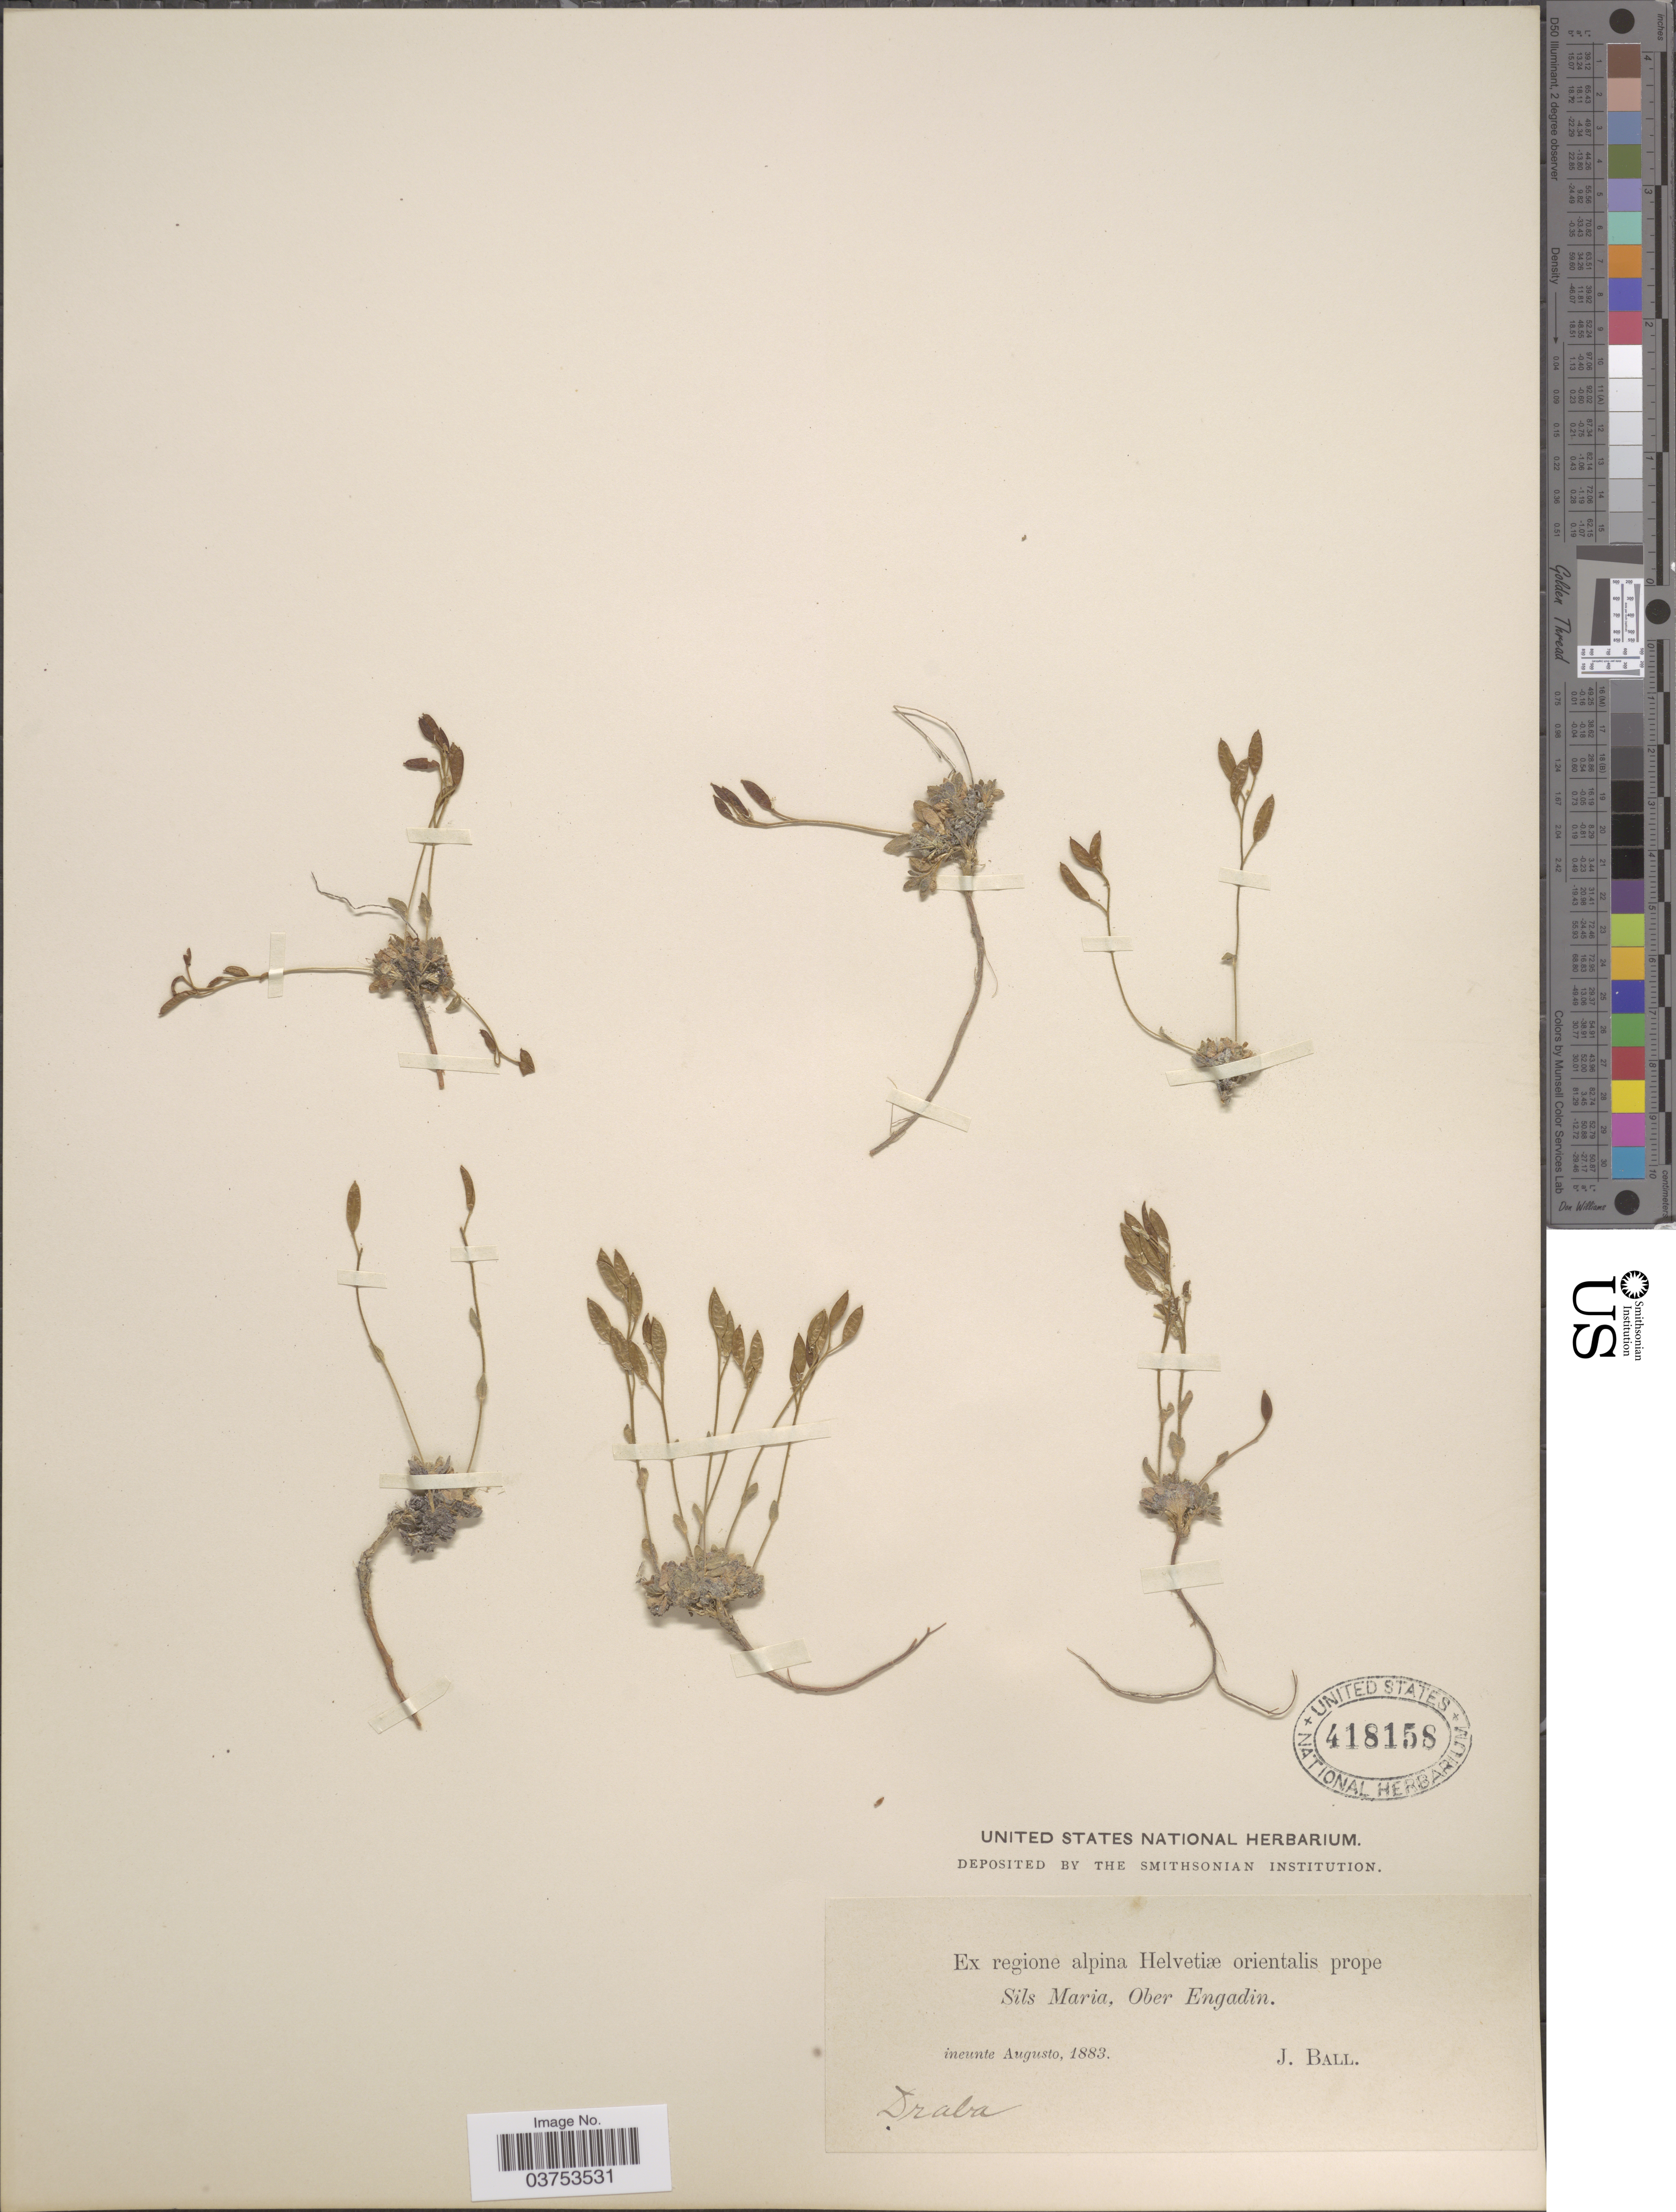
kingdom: Plantae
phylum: Tracheophyta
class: Magnoliopsida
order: Brassicales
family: Brassicaceae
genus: Draba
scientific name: Draba sp.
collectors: J. Ball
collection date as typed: ineunte Augusto, 1883.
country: Switzerland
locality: Ex regione alpina Helvetiæ orientalis prope Sils Maria, Ober Engadin.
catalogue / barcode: US 418158